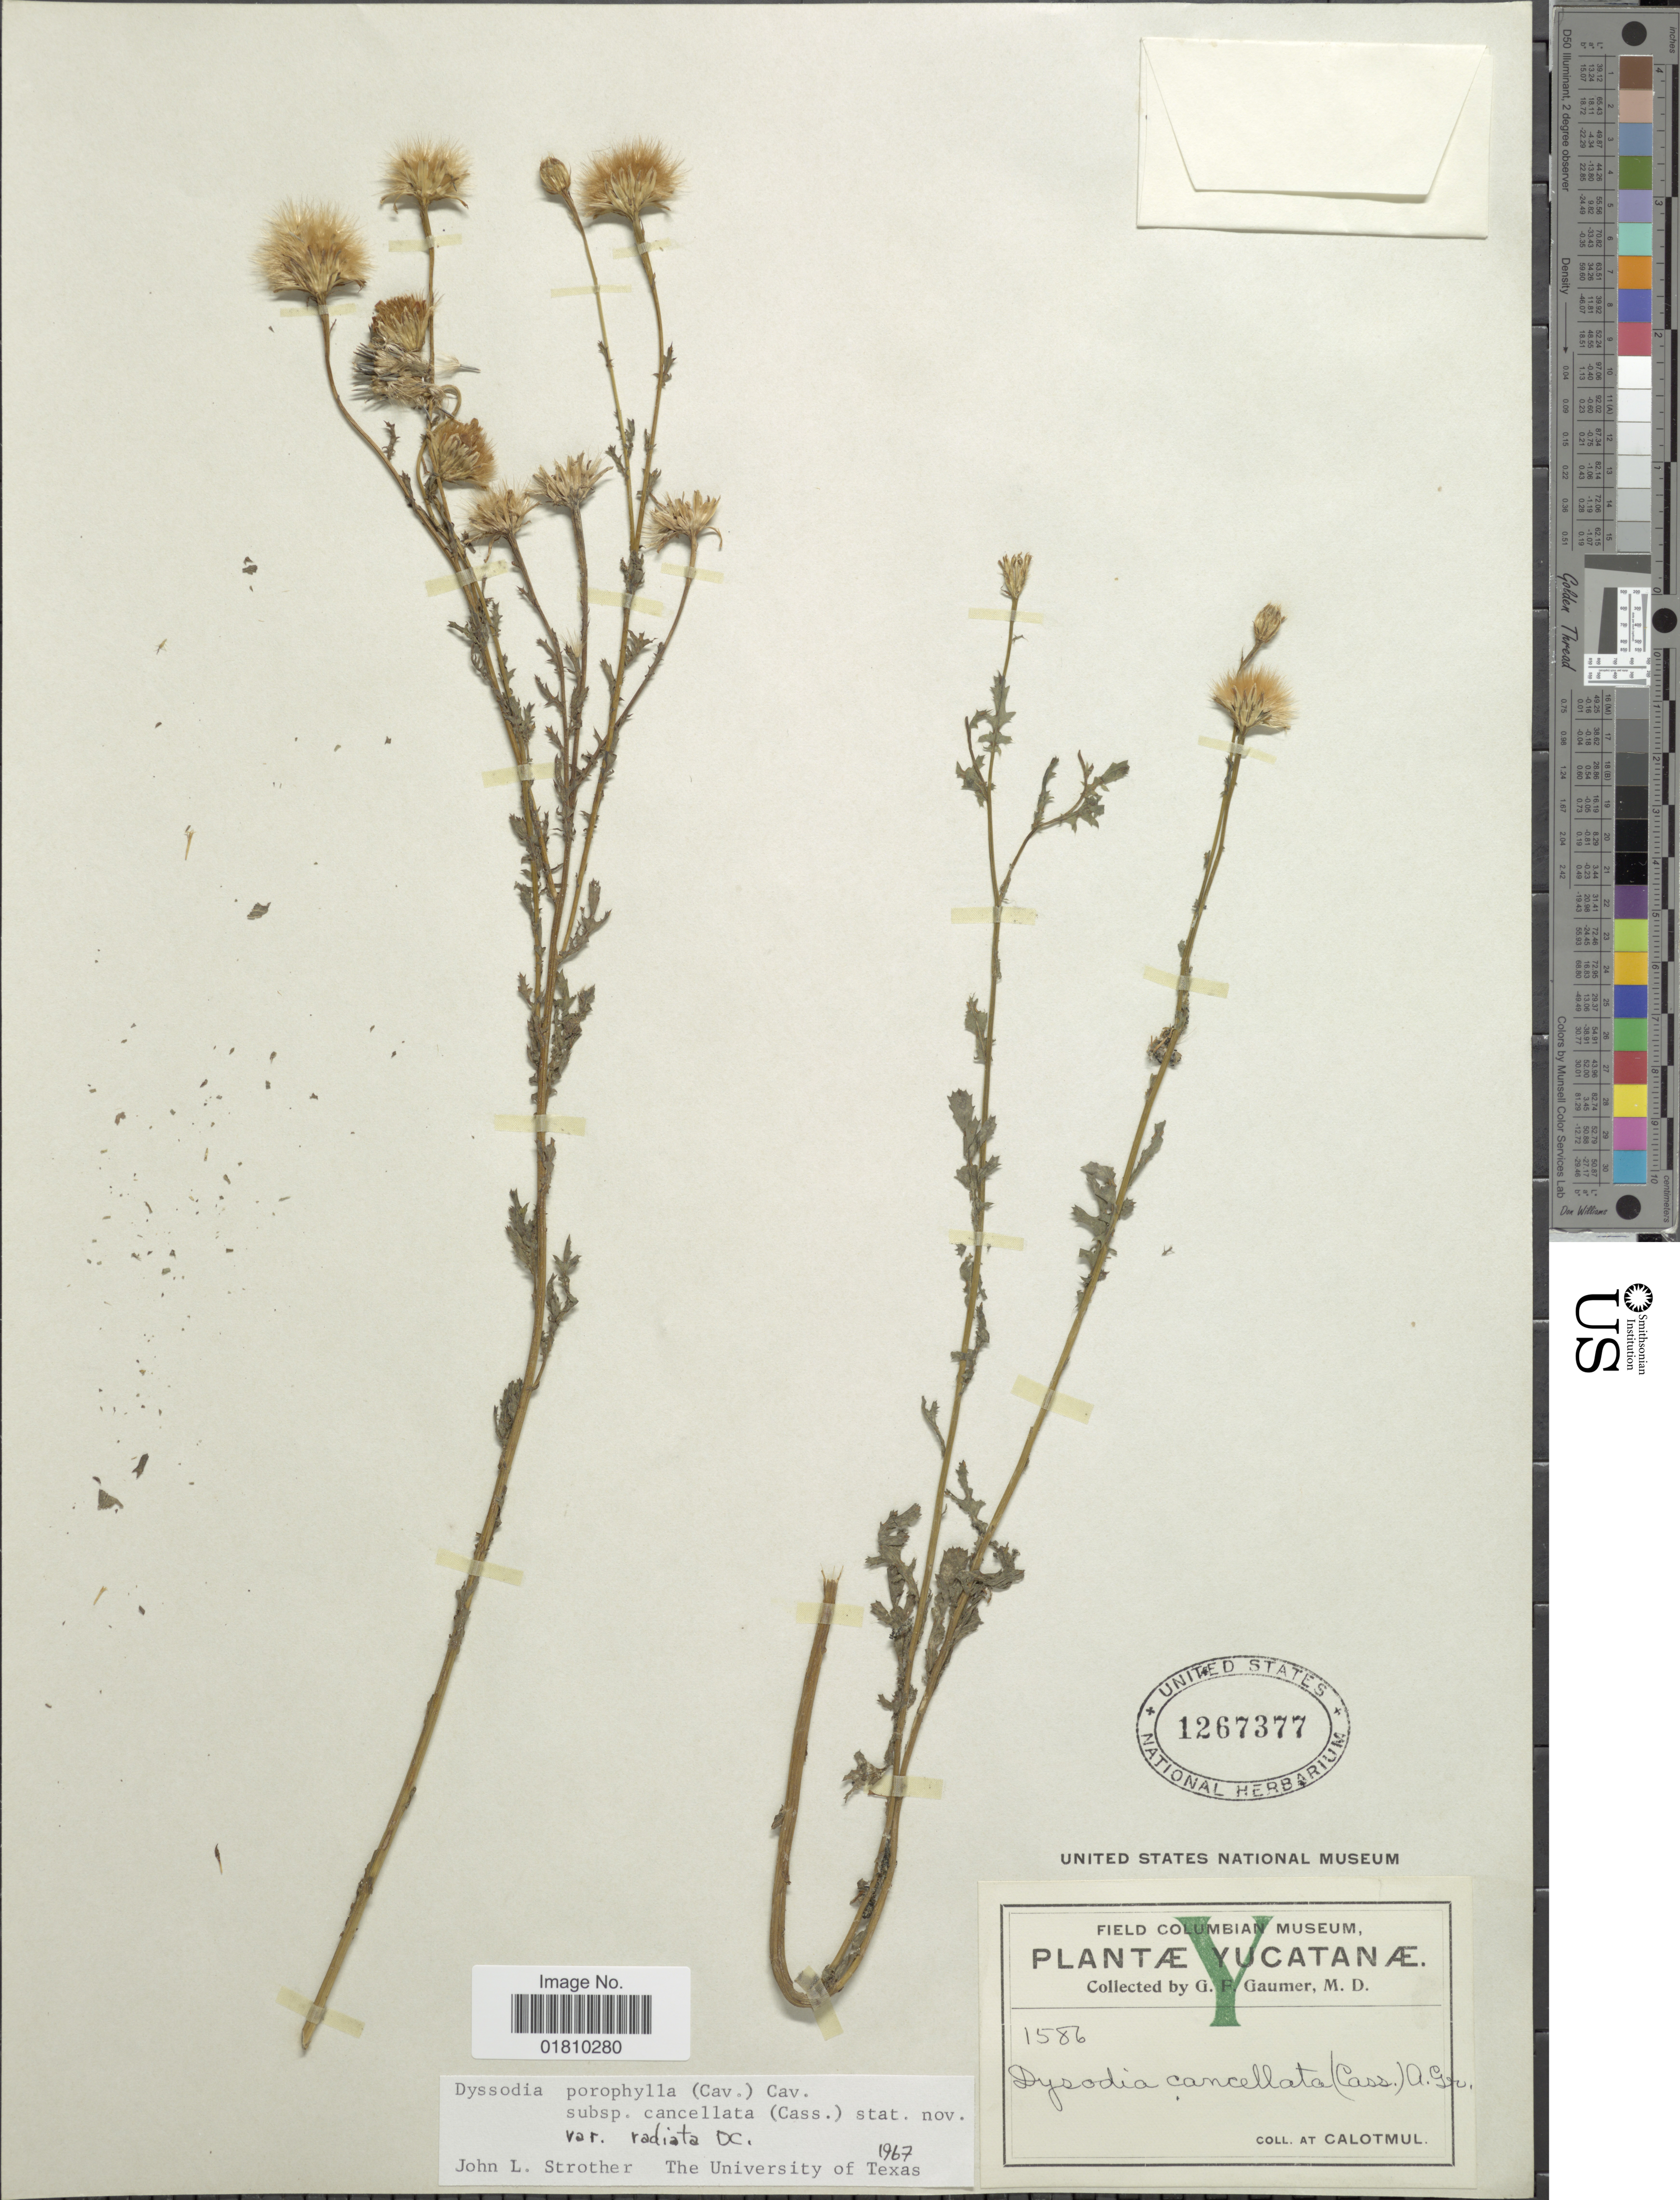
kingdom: Plantae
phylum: Tracheophyta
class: Magnoliopsida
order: Asterales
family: Asteraceae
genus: Adenophyllum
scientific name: Adenophyllum porophyllum var. radiatum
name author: (DC.) Strother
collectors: G. F. Gaumer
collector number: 1586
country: Mexico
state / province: Yucatán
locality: Calotmul.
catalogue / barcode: US 1267377